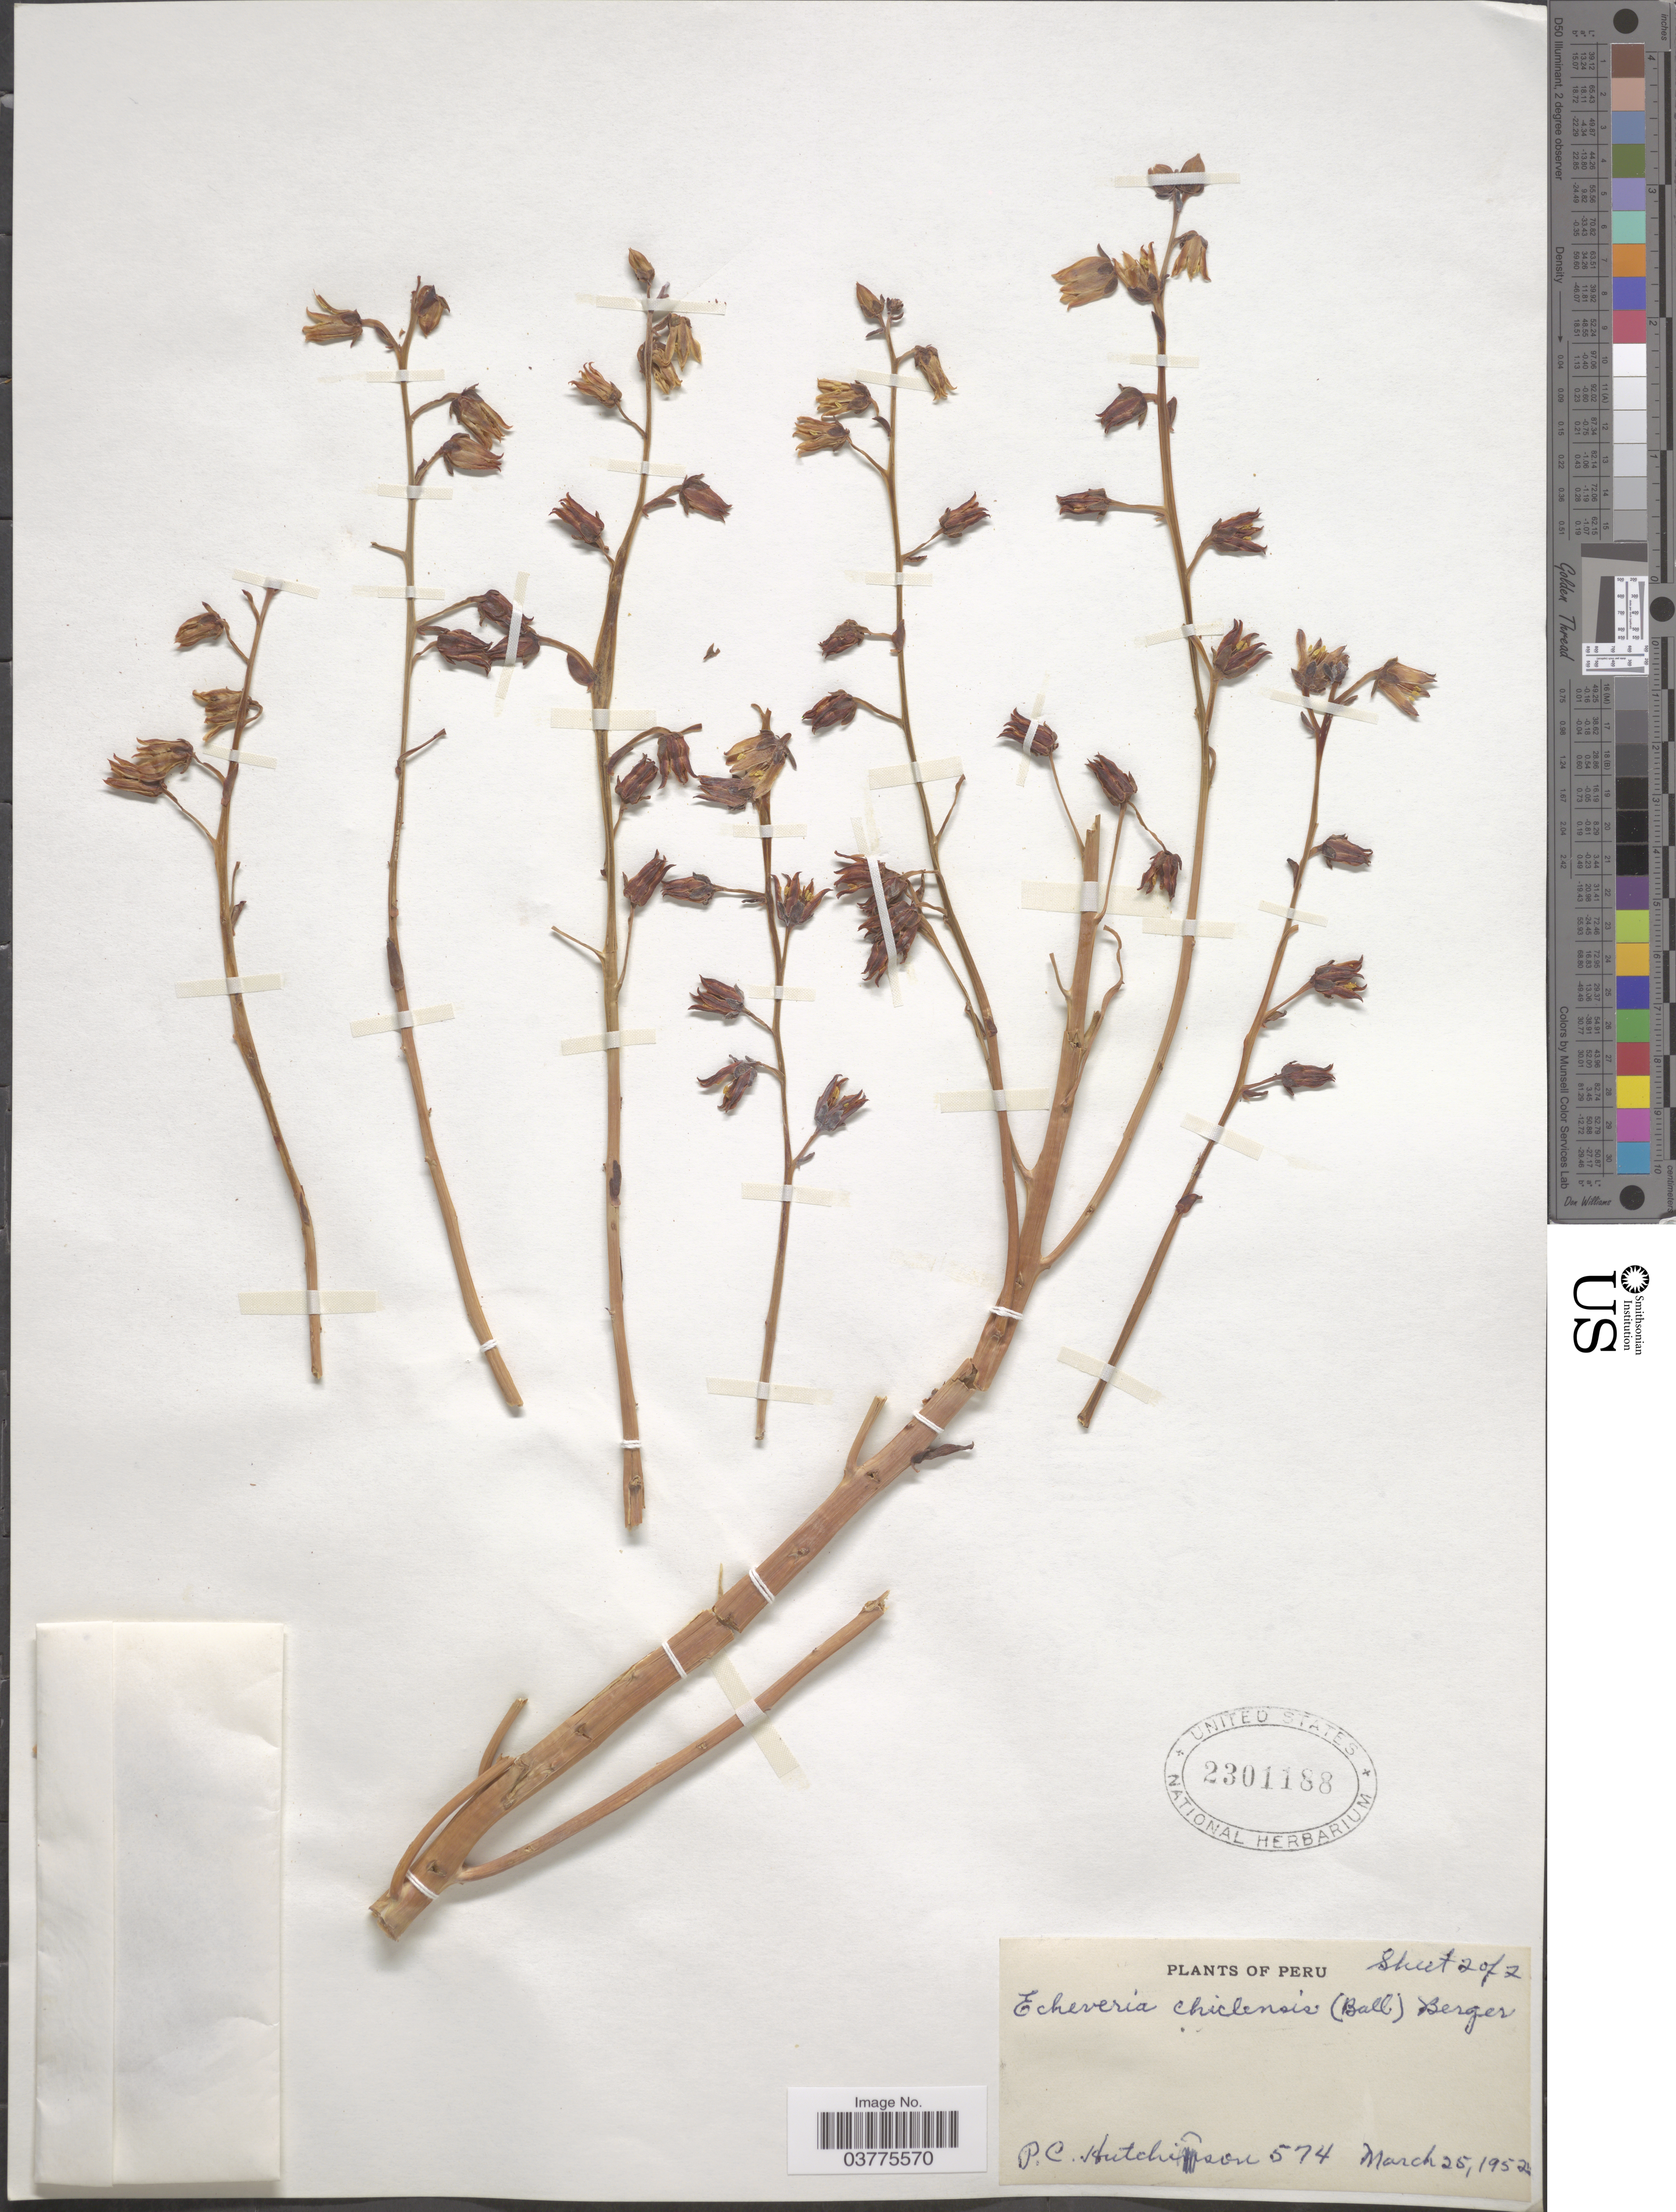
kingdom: Plantae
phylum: Tracheophyta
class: Magnoliopsida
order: Saxifragales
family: Crassulaceae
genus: Echeveria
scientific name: Echeveria chiclensis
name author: (Ball) A. Berger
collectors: P. C. Hutchison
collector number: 574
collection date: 1952-03-25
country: Peru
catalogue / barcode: US 2301188